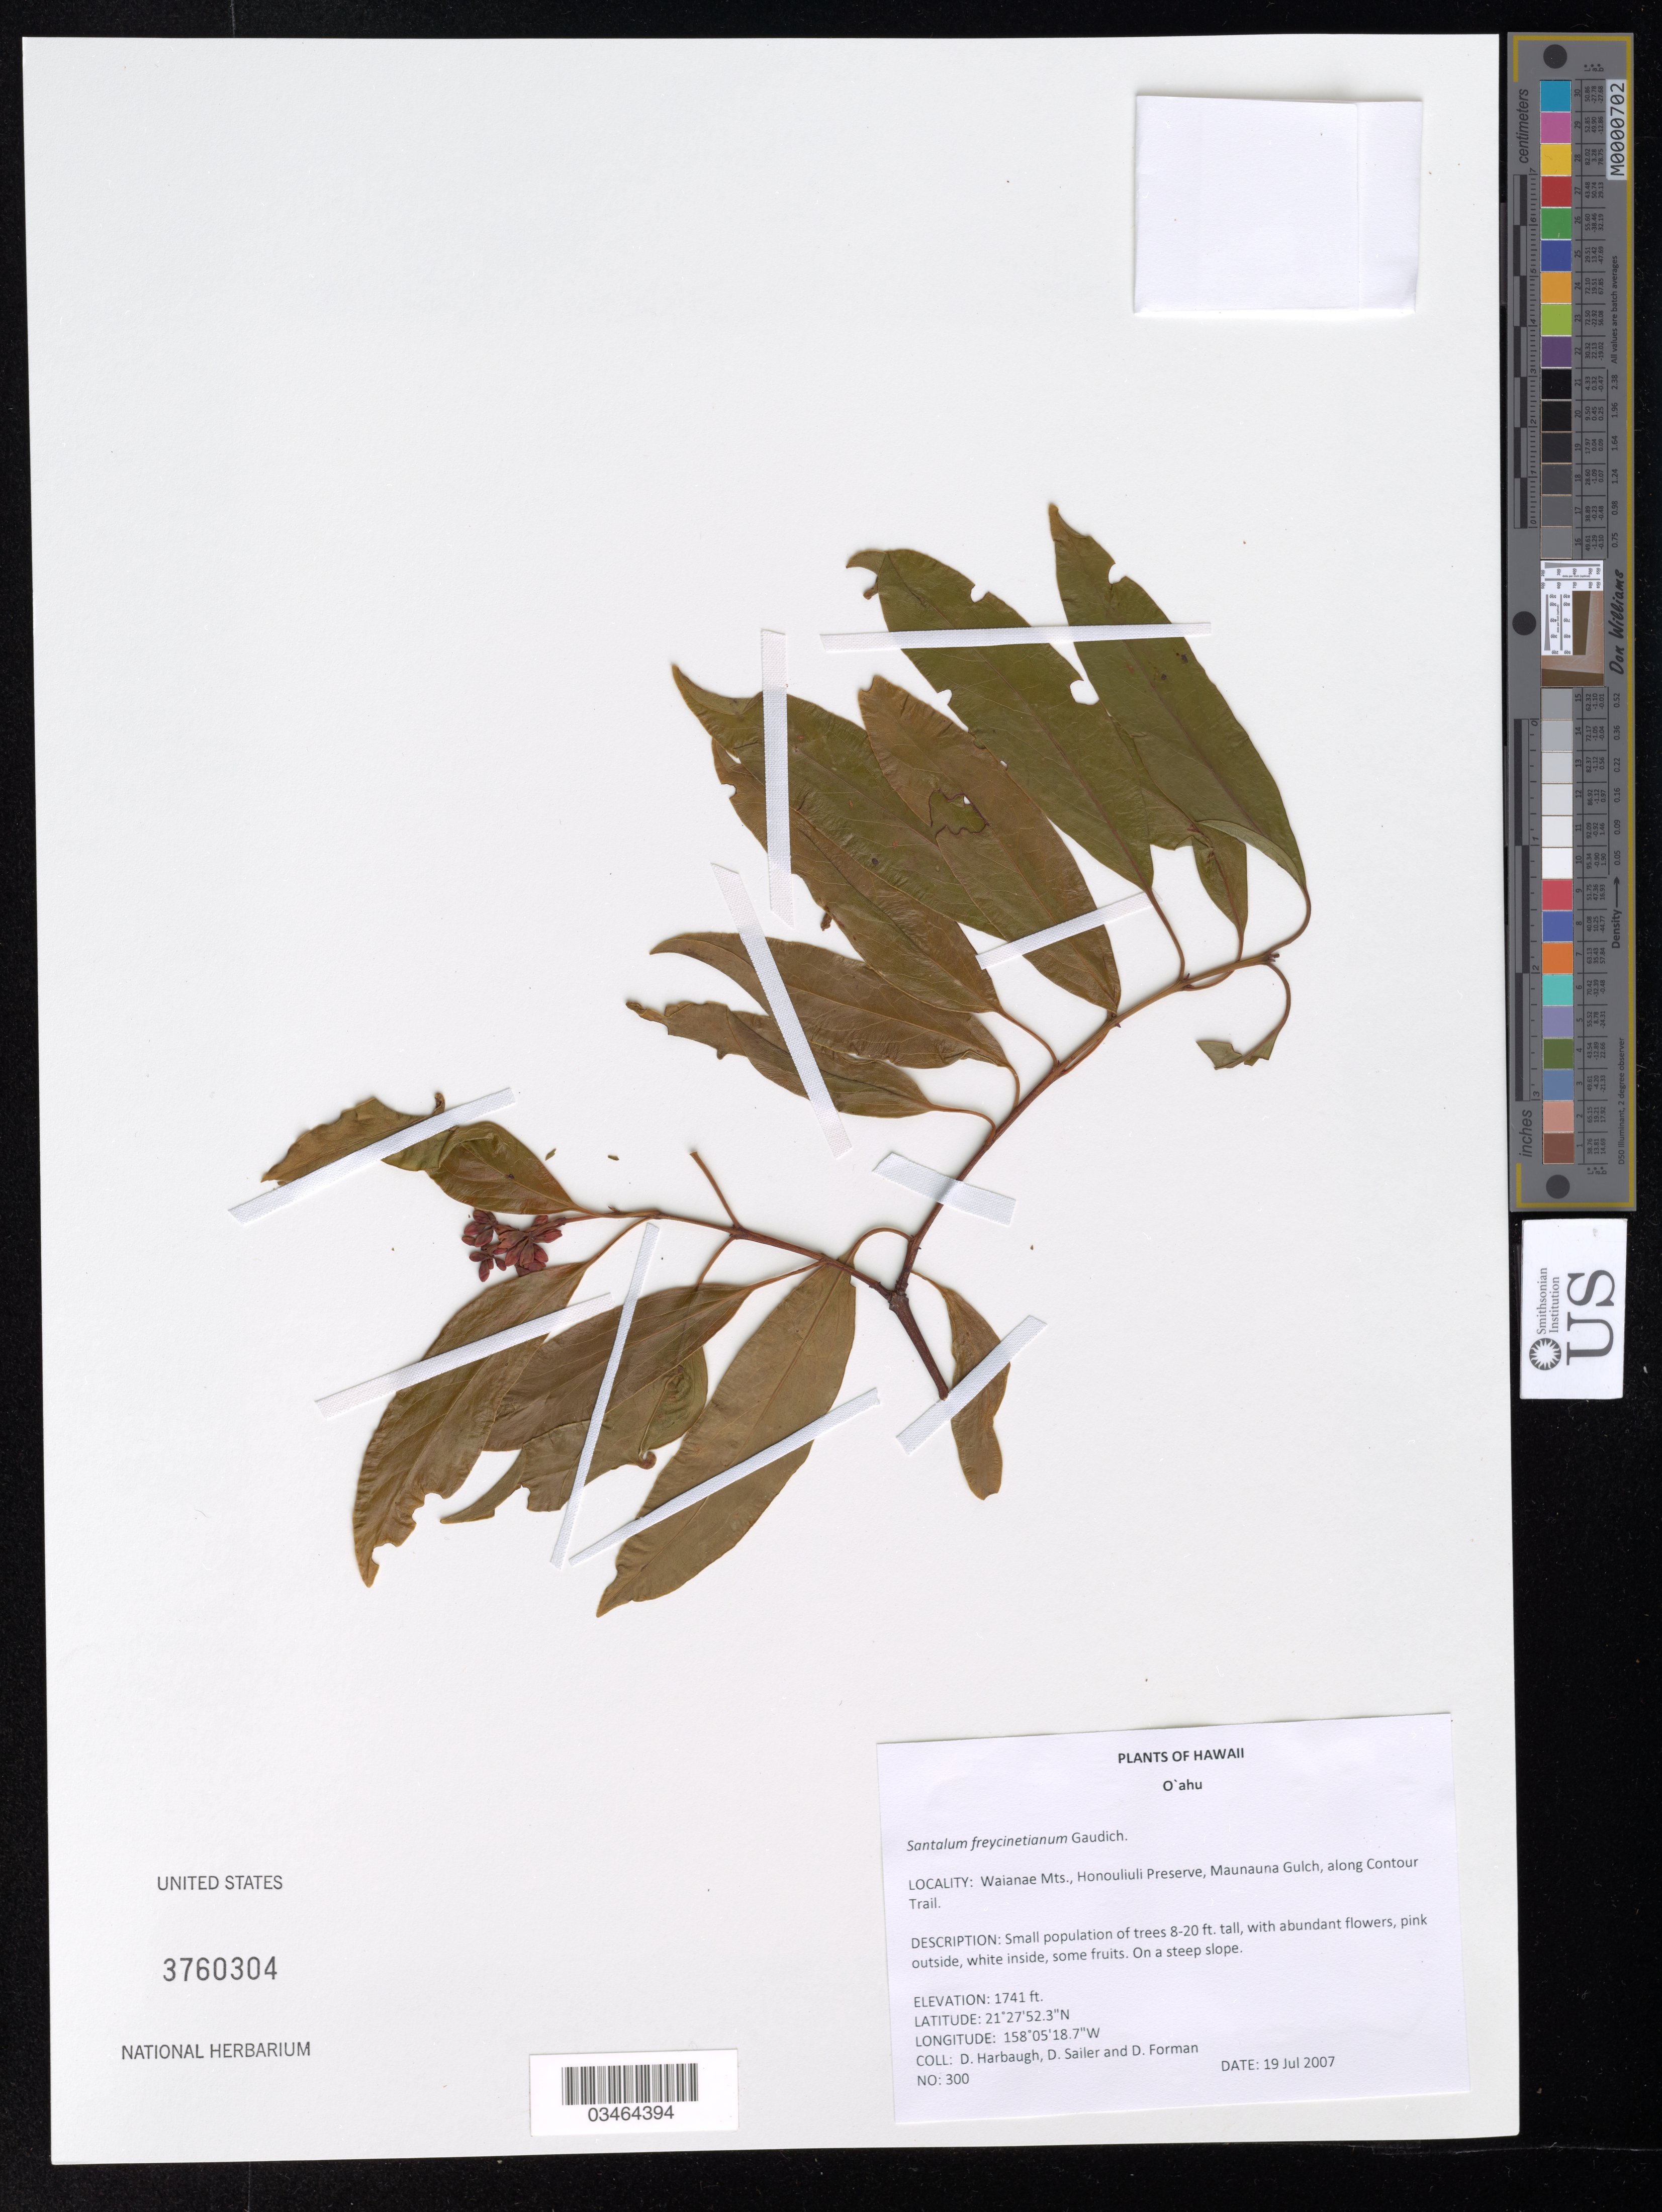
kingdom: Plantae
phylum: Tracheophyta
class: Magnoliopsida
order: Santalales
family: Santalaceae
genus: Santalum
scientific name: Santalum freycinetianum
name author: Gaudich.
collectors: D. Harbaugh, D. Sailer & D. Forman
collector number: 300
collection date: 2007-07-19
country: United States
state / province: Hawaii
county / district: Honolulu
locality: O'ahu. Waianae Mts., Honouliuli Preserve, Maunauna Gulch, along Contour Trail.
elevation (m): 531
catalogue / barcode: US 3760304